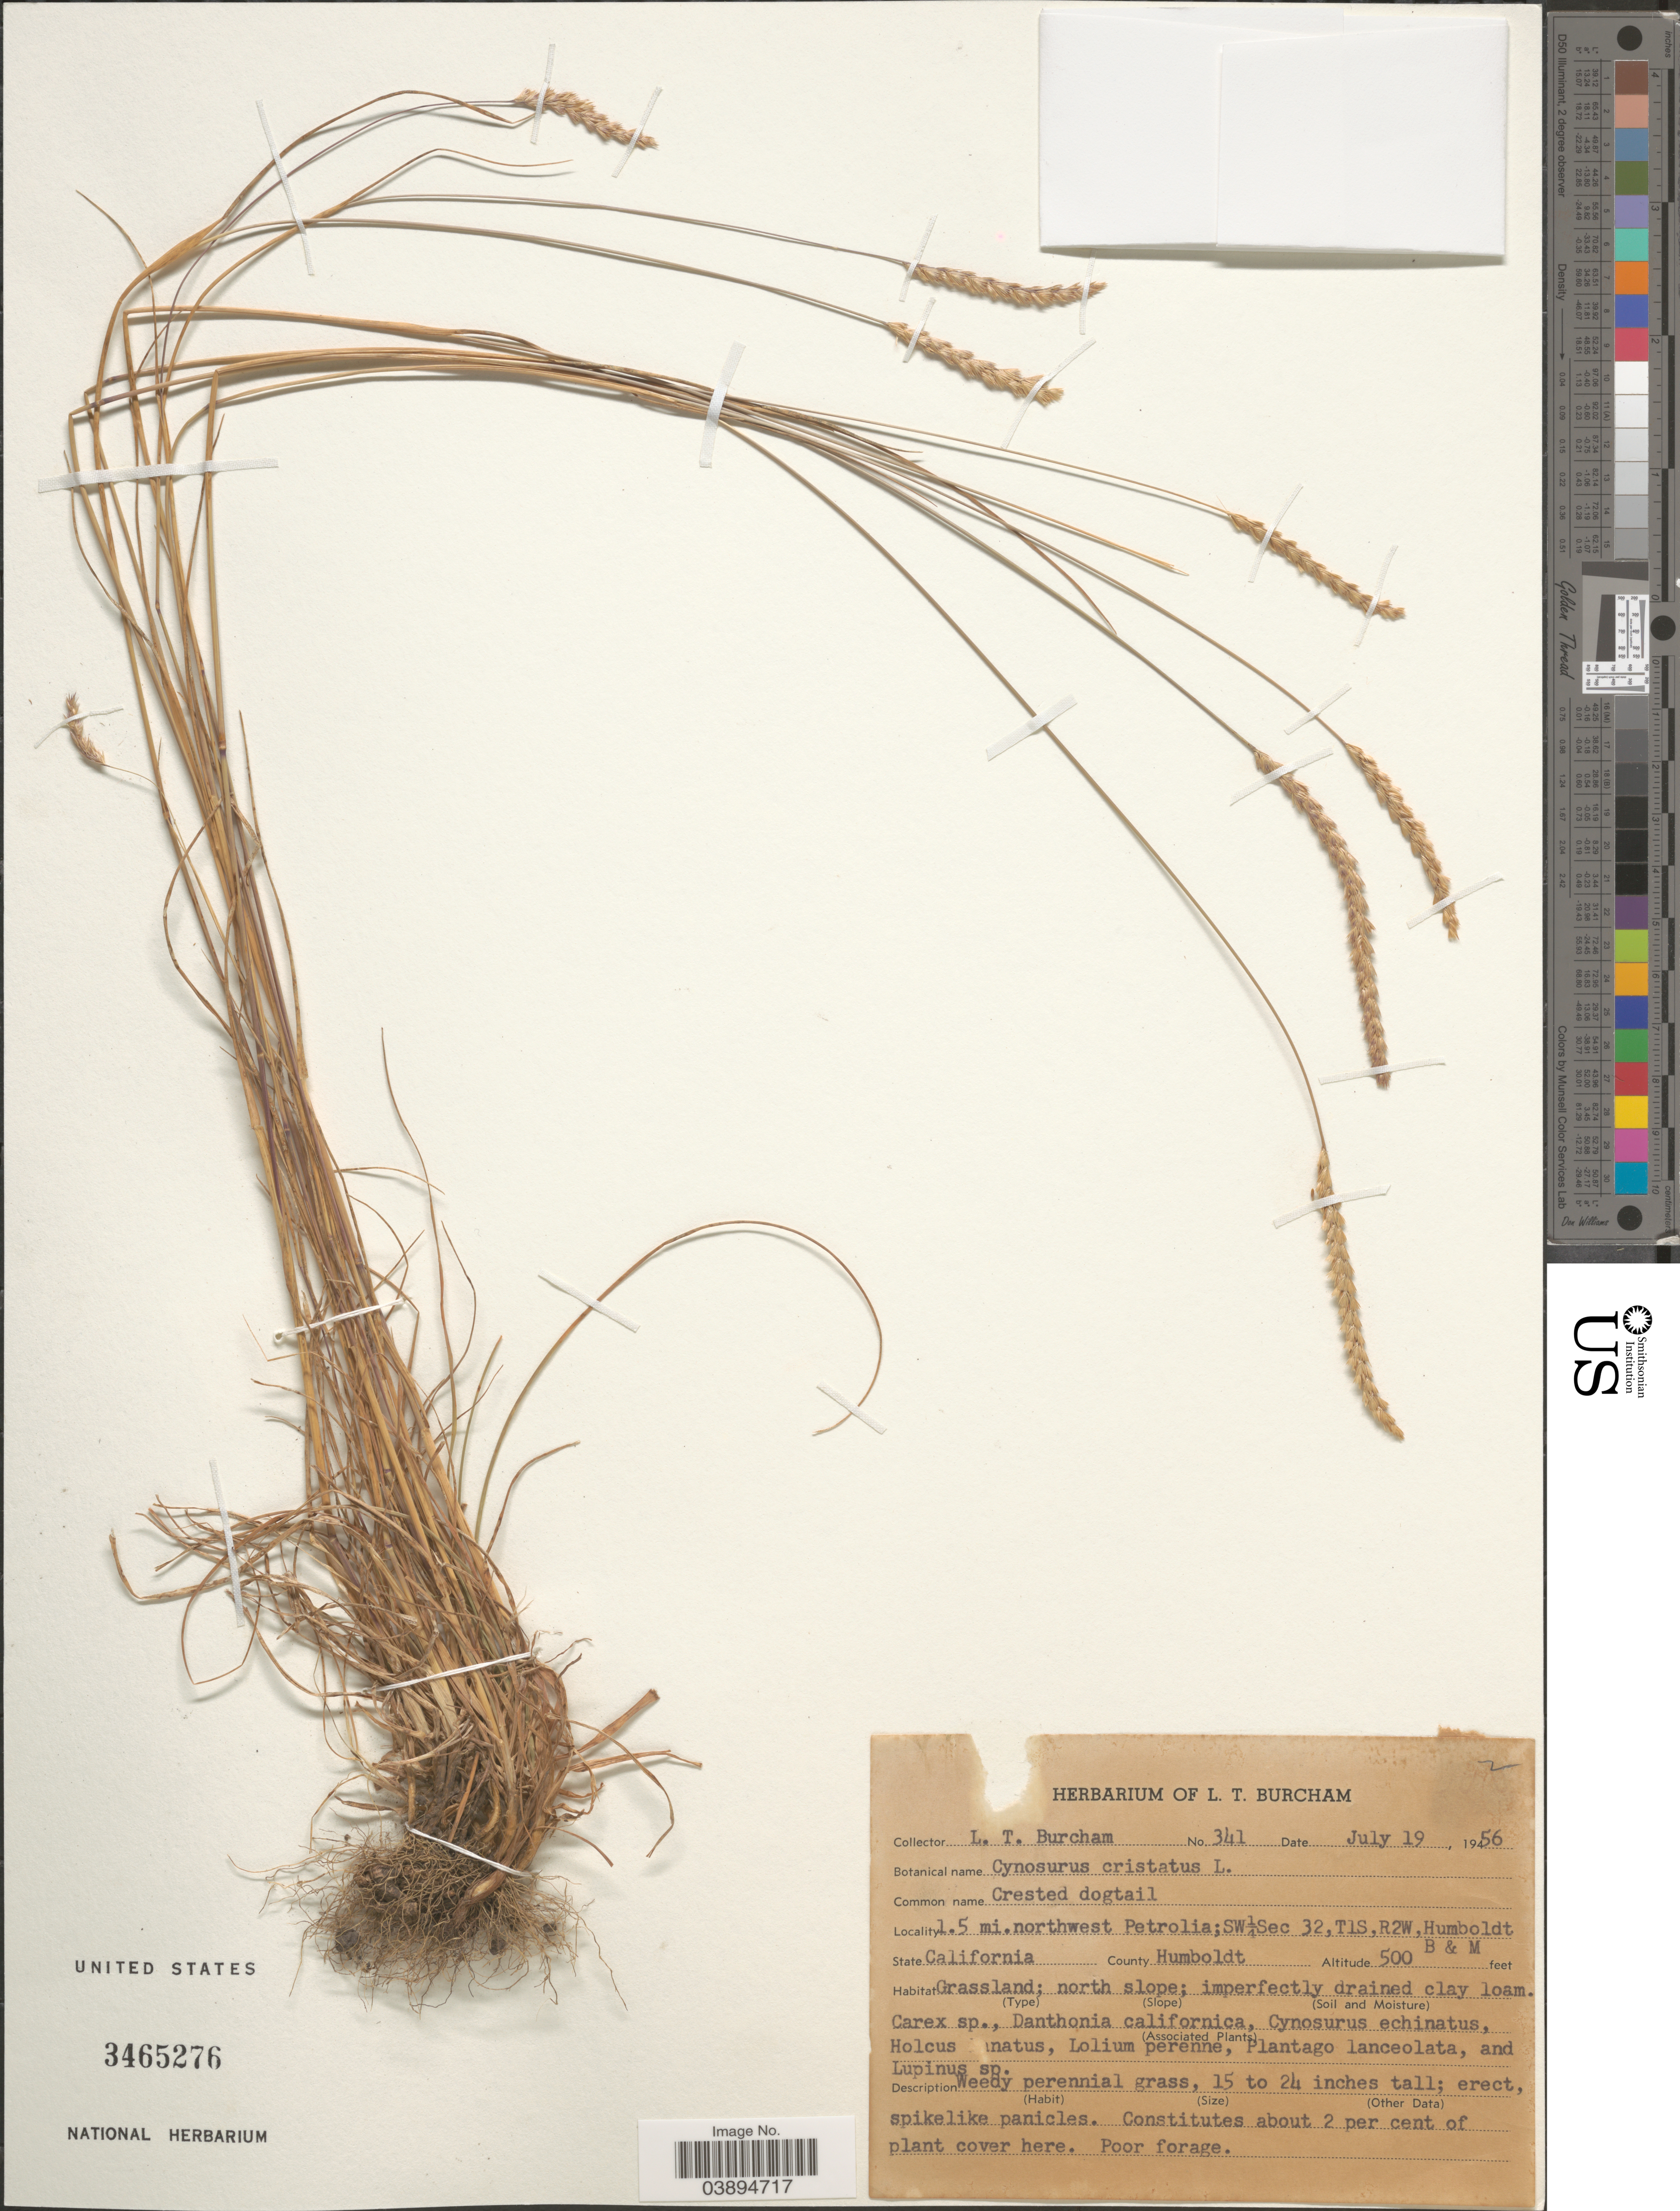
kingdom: Plantae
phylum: Tracheophyta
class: Liliopsida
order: Poales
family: Poaceae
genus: Cynosurus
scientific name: Cynosurus cristatus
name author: L.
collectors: L. Burcham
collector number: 341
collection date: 1956-07-19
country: United States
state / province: California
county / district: Humboldt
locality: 1.5 mi. northwest Petrolia; SW¼Sec 32, T1S,R2W, Humboldt B & M. County Humboldt.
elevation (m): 152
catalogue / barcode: US 3465276